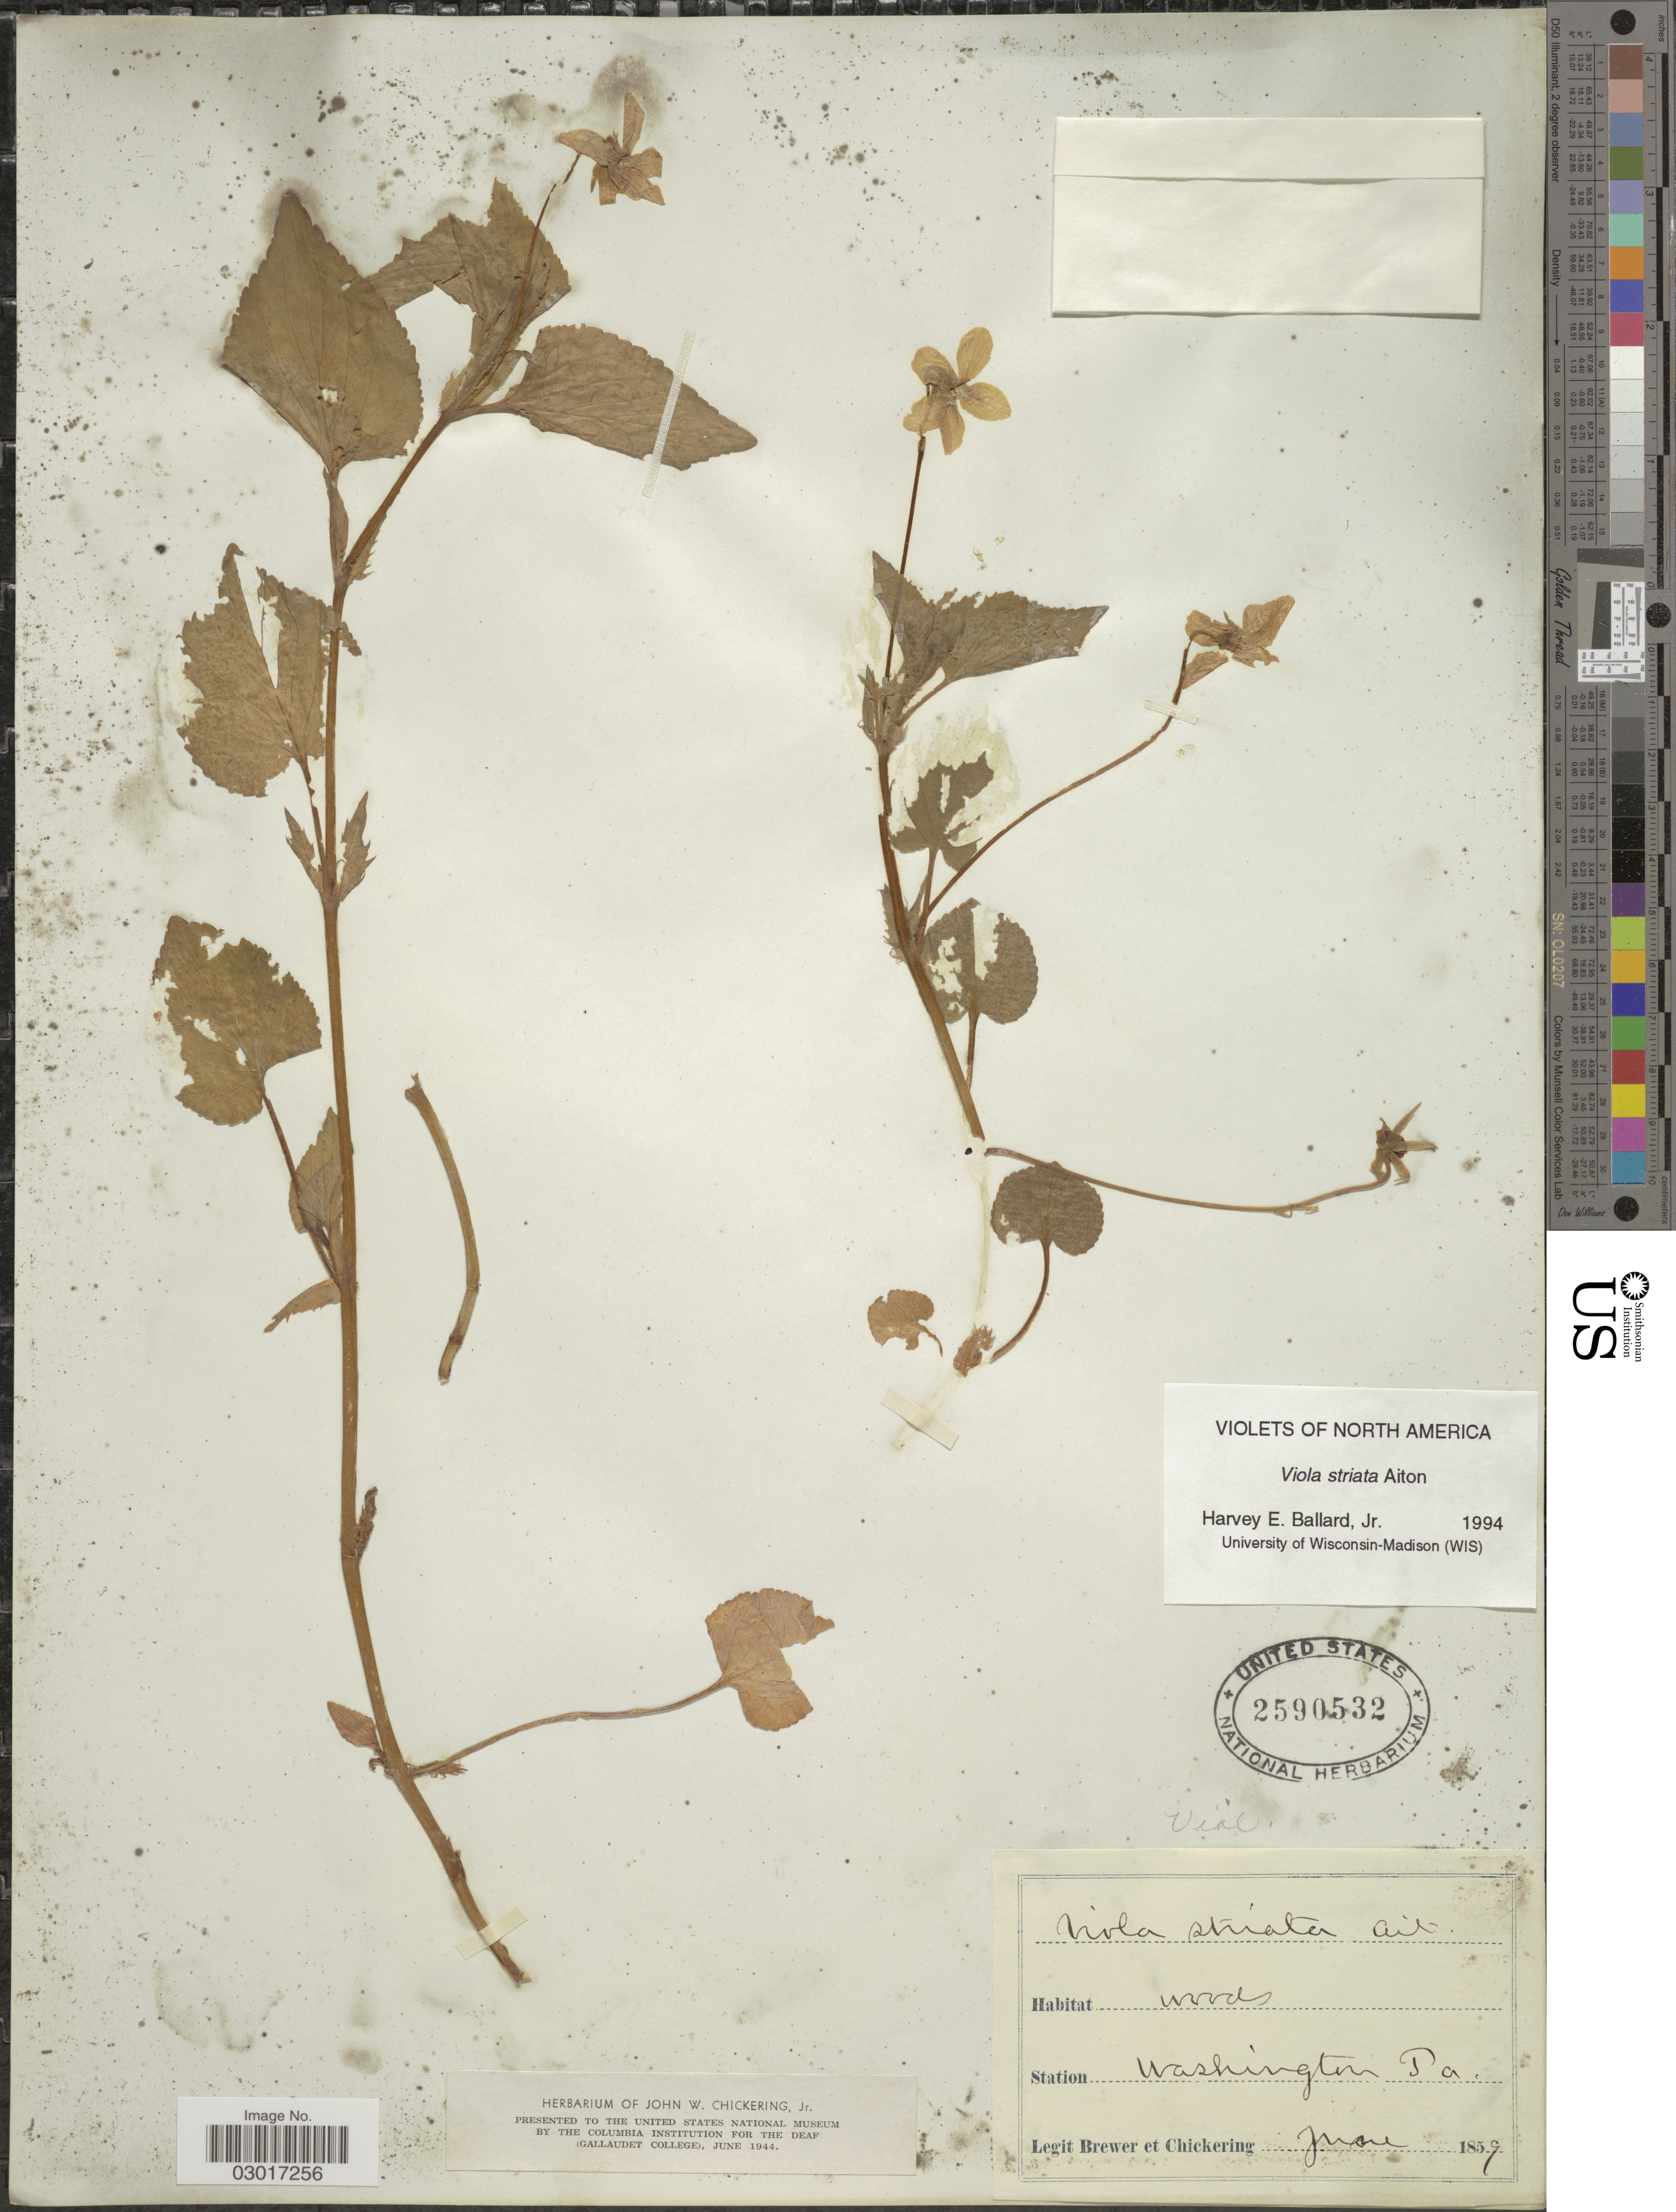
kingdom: Plantae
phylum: Tracheophyta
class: Magnoliopsida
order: Malpighiales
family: Violaceae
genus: Viola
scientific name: Viola striata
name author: Aiton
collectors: -. Brewer & J. Chickering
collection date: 1859-06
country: United States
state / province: Pennsylvania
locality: Station Washington Pa.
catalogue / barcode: US 2590532